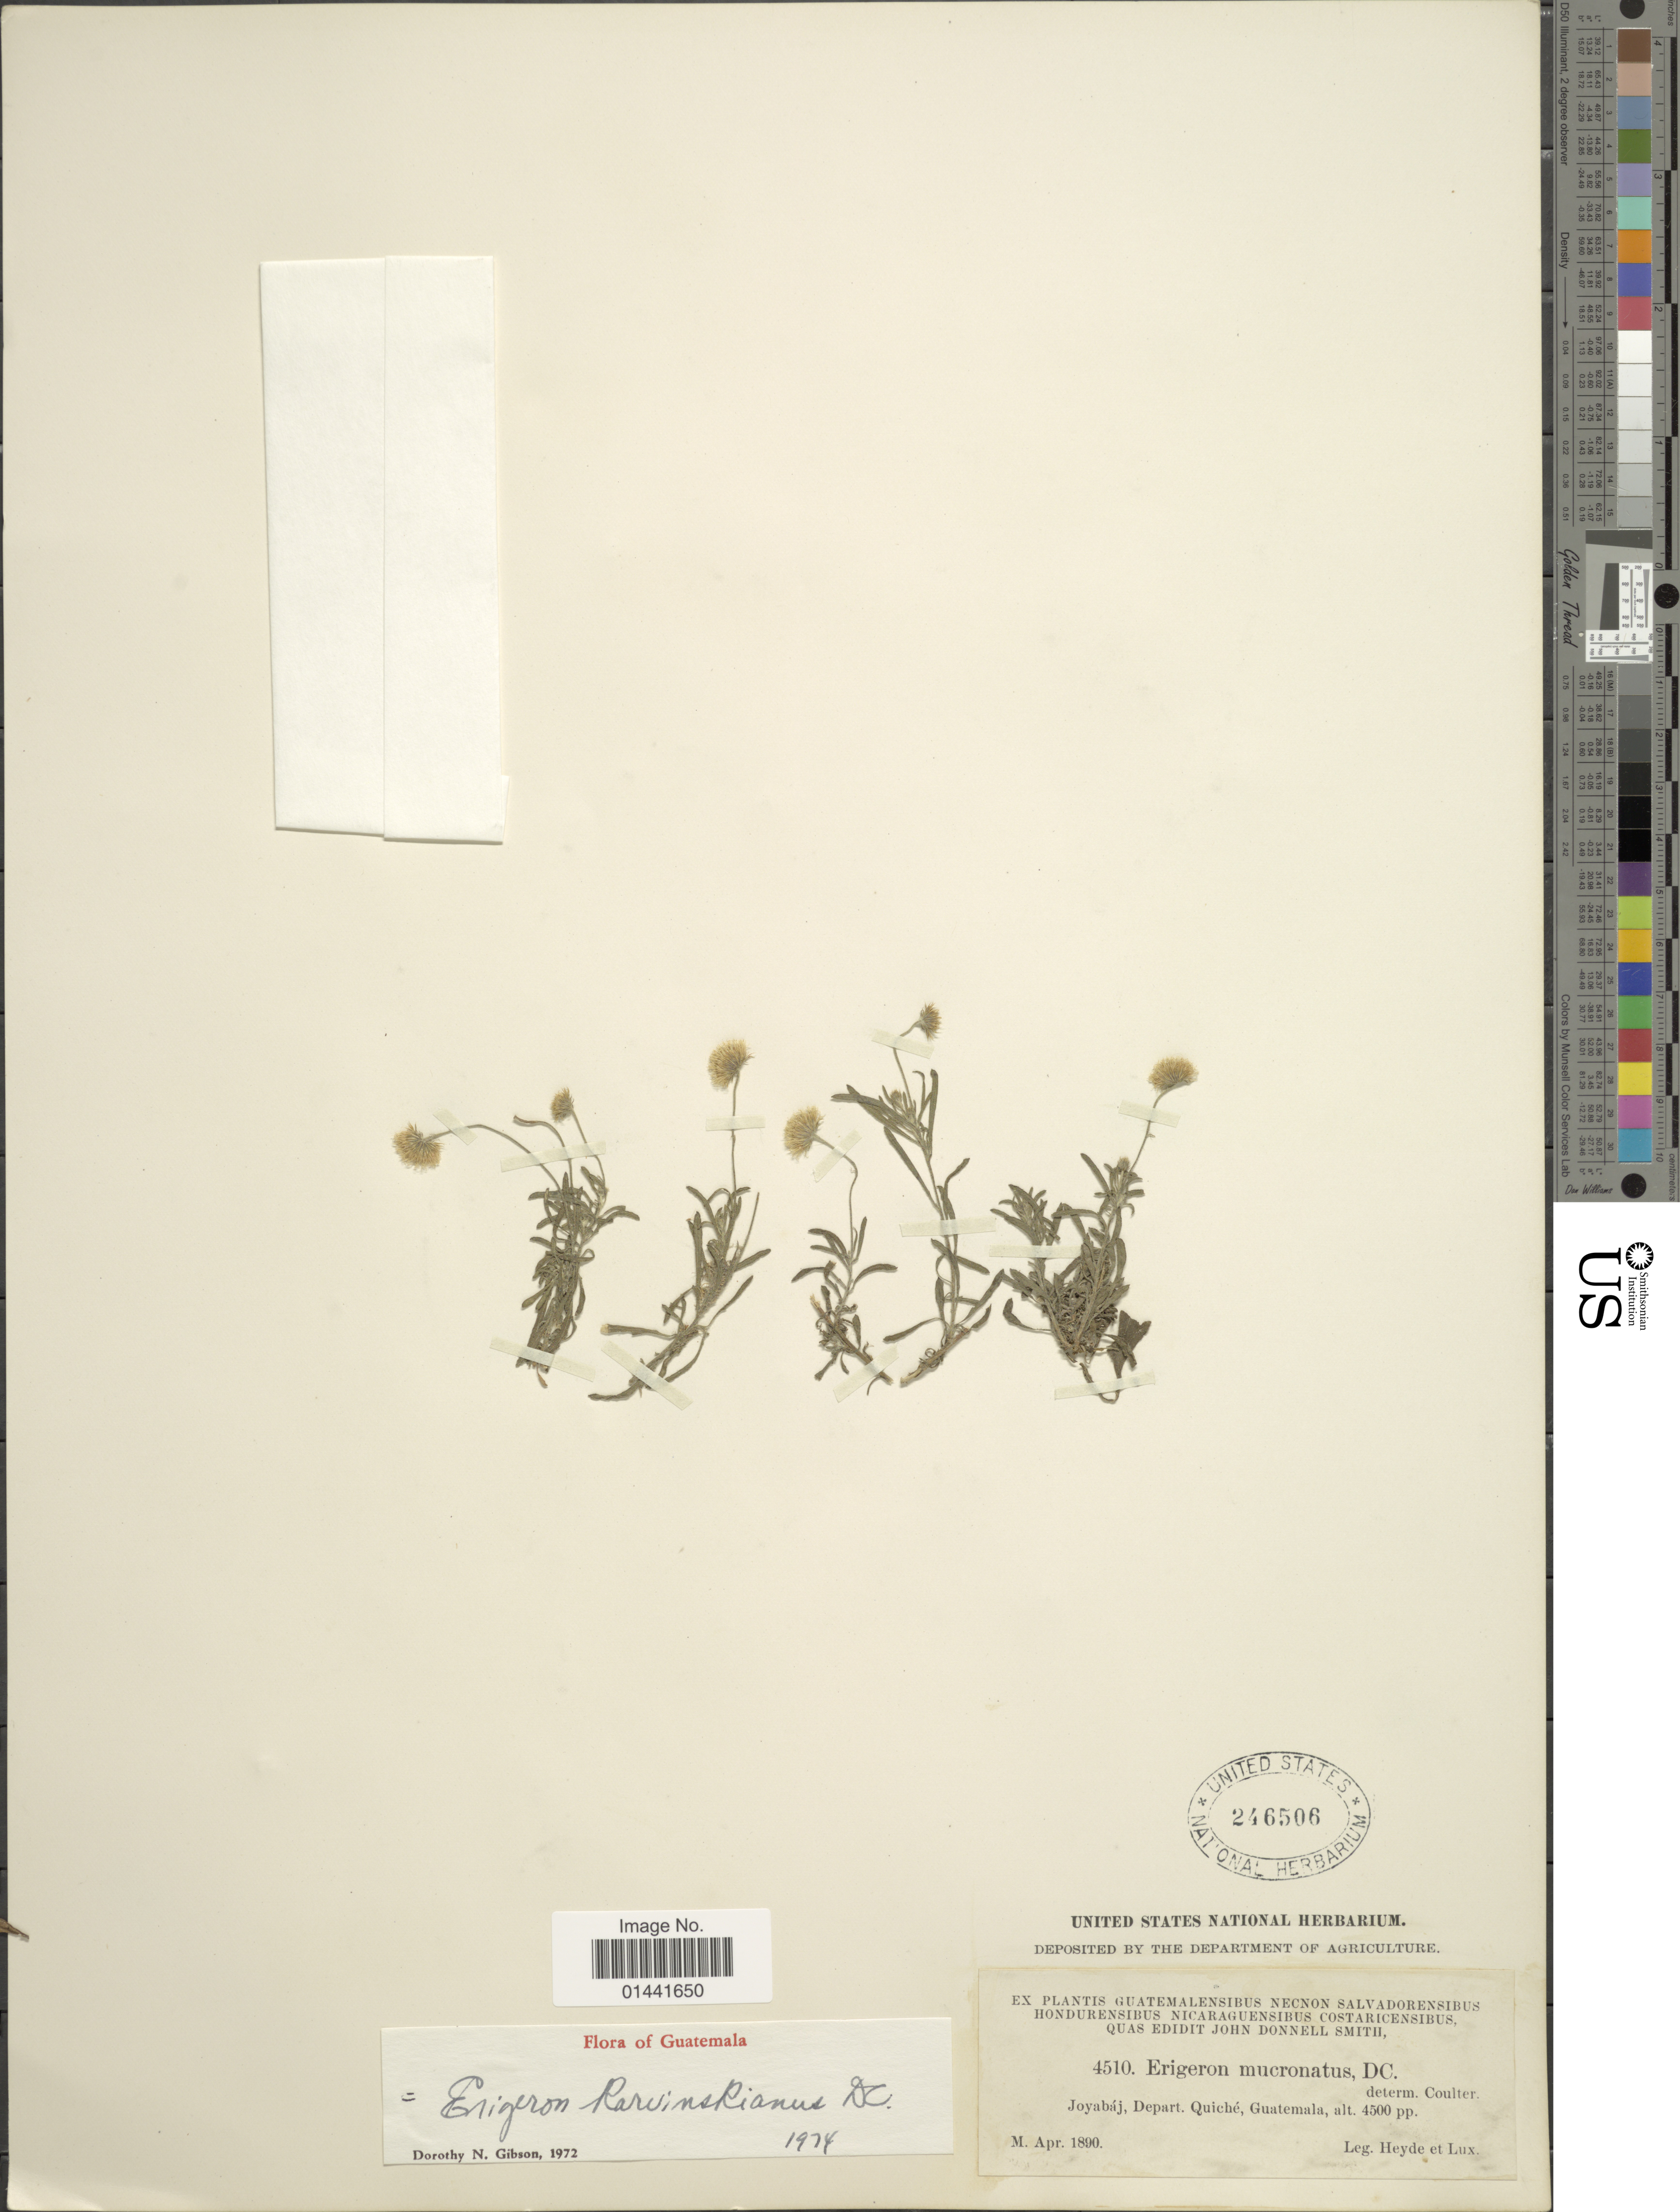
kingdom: Plantae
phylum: Tracheophyta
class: Magnoliopsida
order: Asterales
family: Asteraceae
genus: Erigeron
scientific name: Erigeron karvinskianus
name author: DC.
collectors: Heyde & Lux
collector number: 4510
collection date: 1890-04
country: Guatemala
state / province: El Quiché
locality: Joyabáj, Depart. Quiché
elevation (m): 1372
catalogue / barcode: US 246506